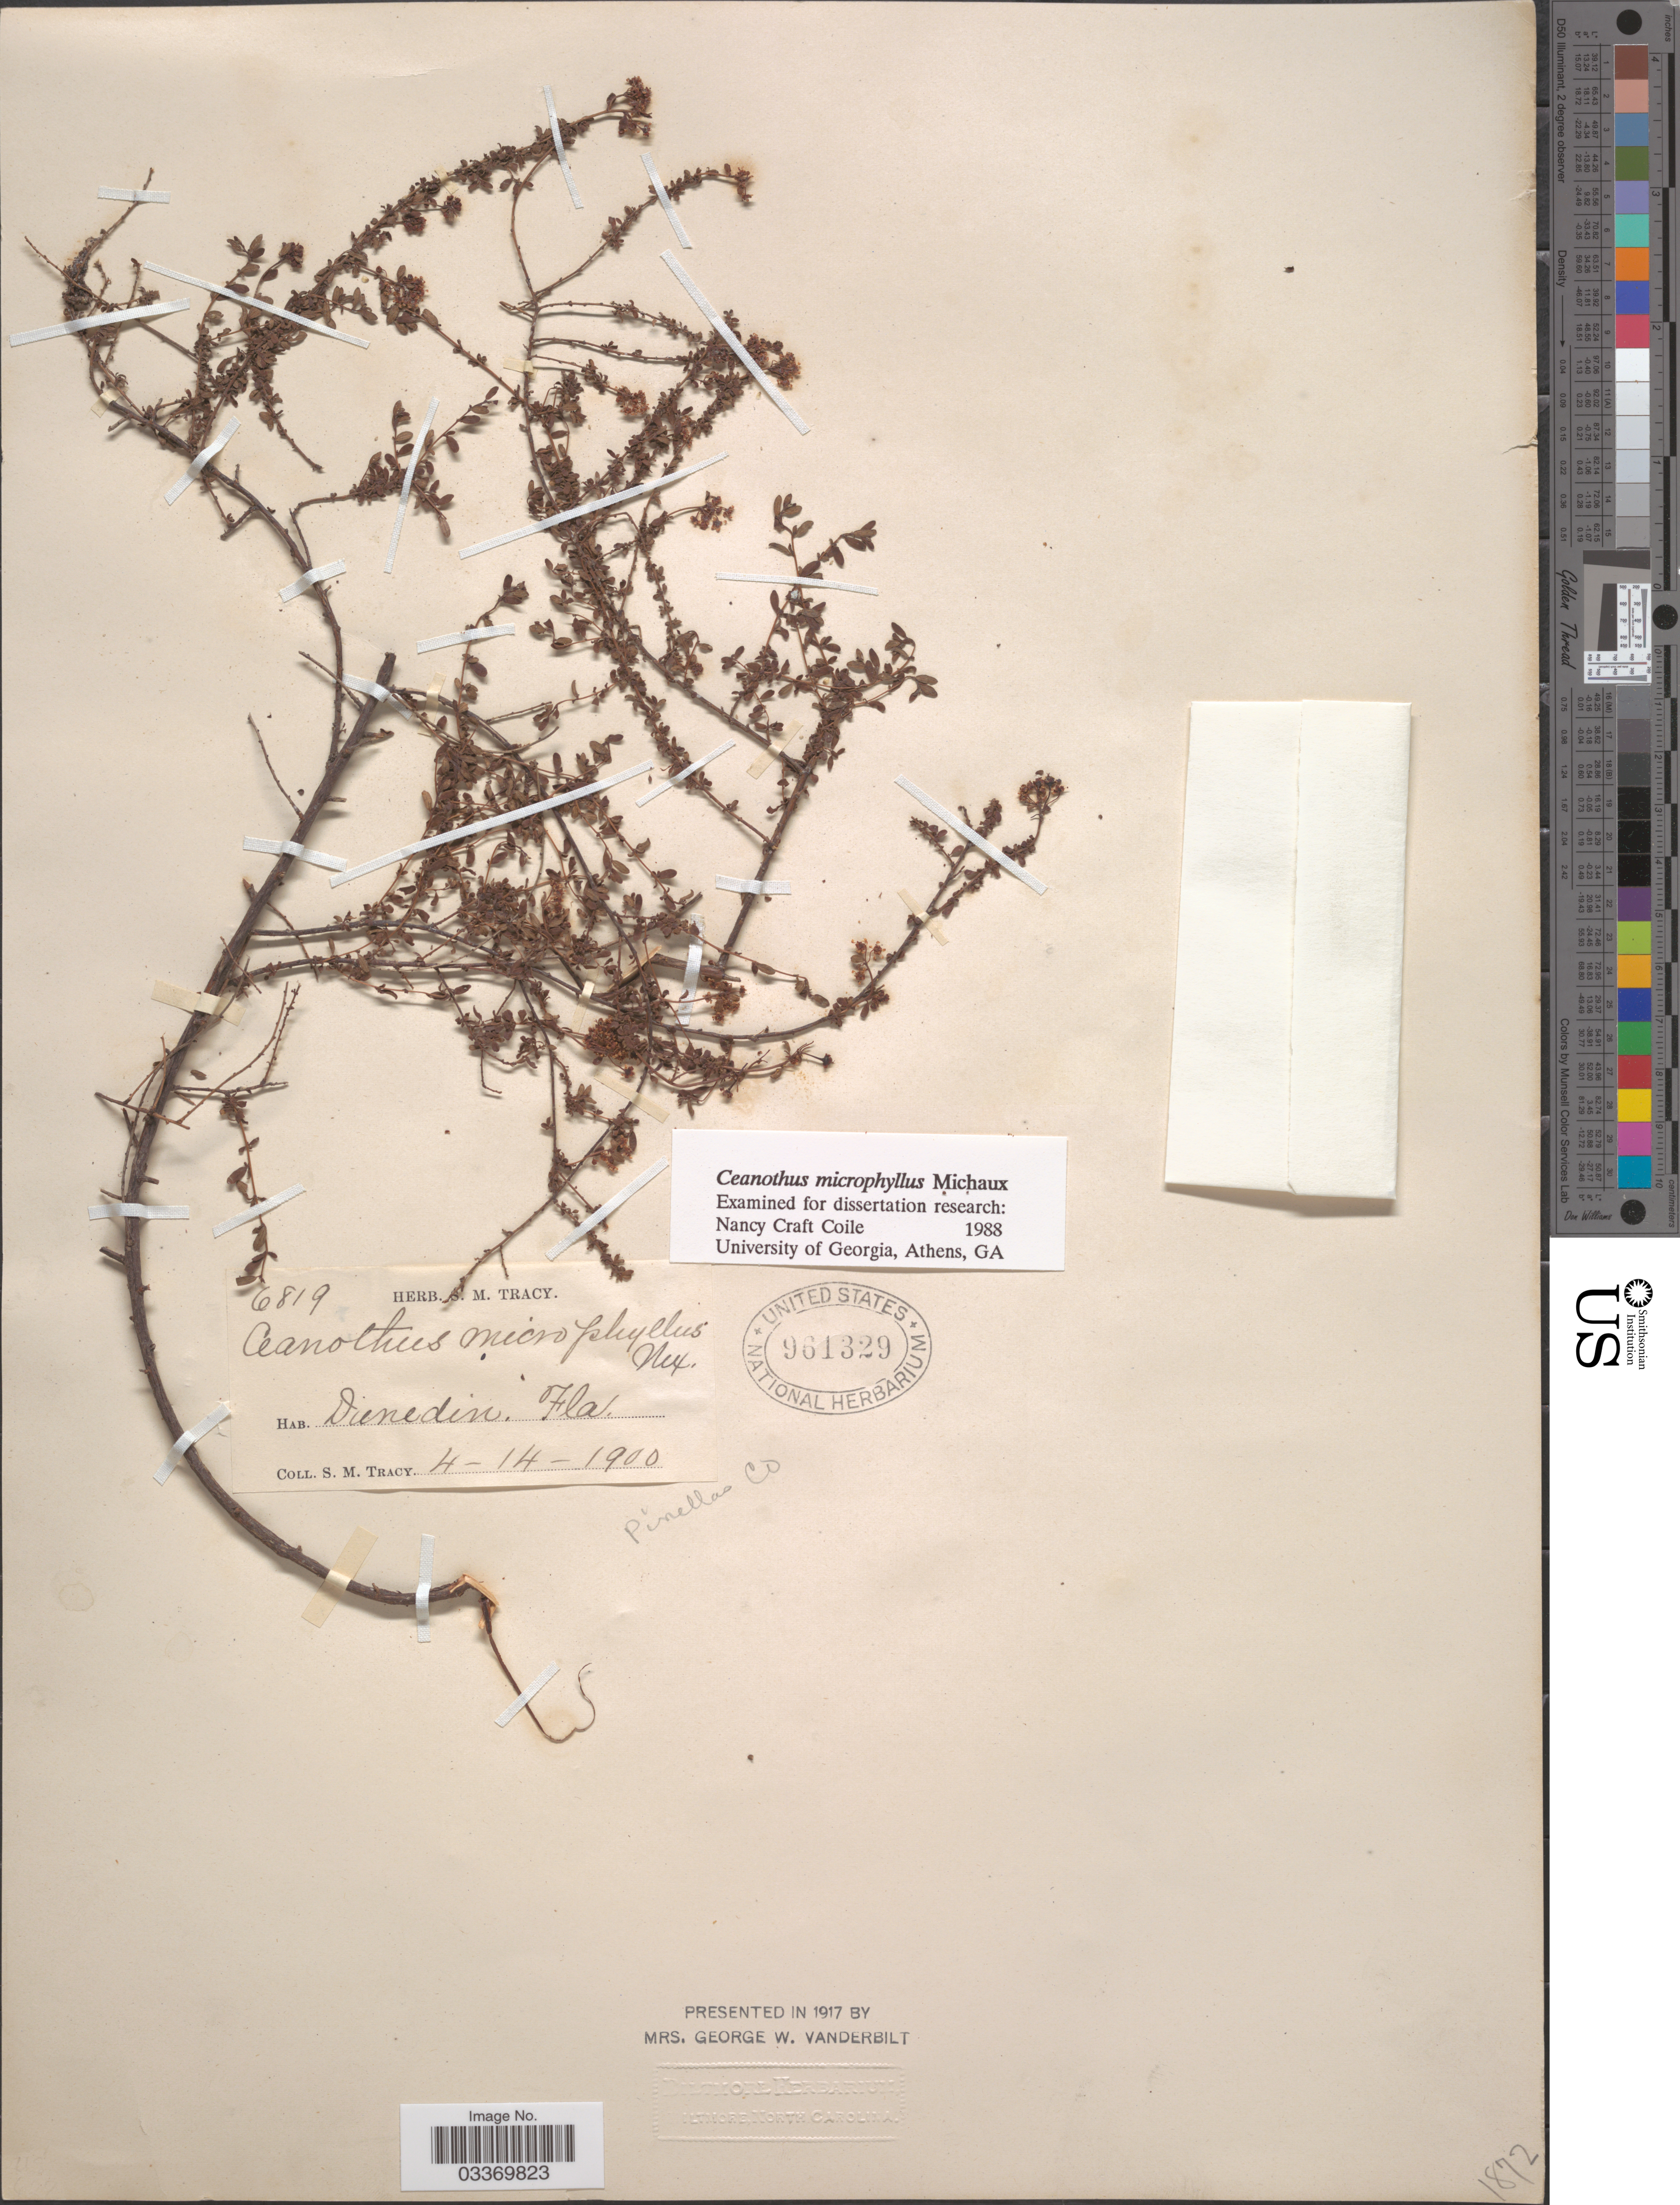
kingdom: Plantae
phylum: Tracheophyta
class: Magnoliopsida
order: Rosales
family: Rhamnaceae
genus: Ceanothus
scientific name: Ceanothus microphyllus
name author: Michx.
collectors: S. M. Tracy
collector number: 6819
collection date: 1900-04-14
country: United States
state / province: Florida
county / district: Pinellas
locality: Dunedin. Pinellas Co.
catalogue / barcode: US 961329